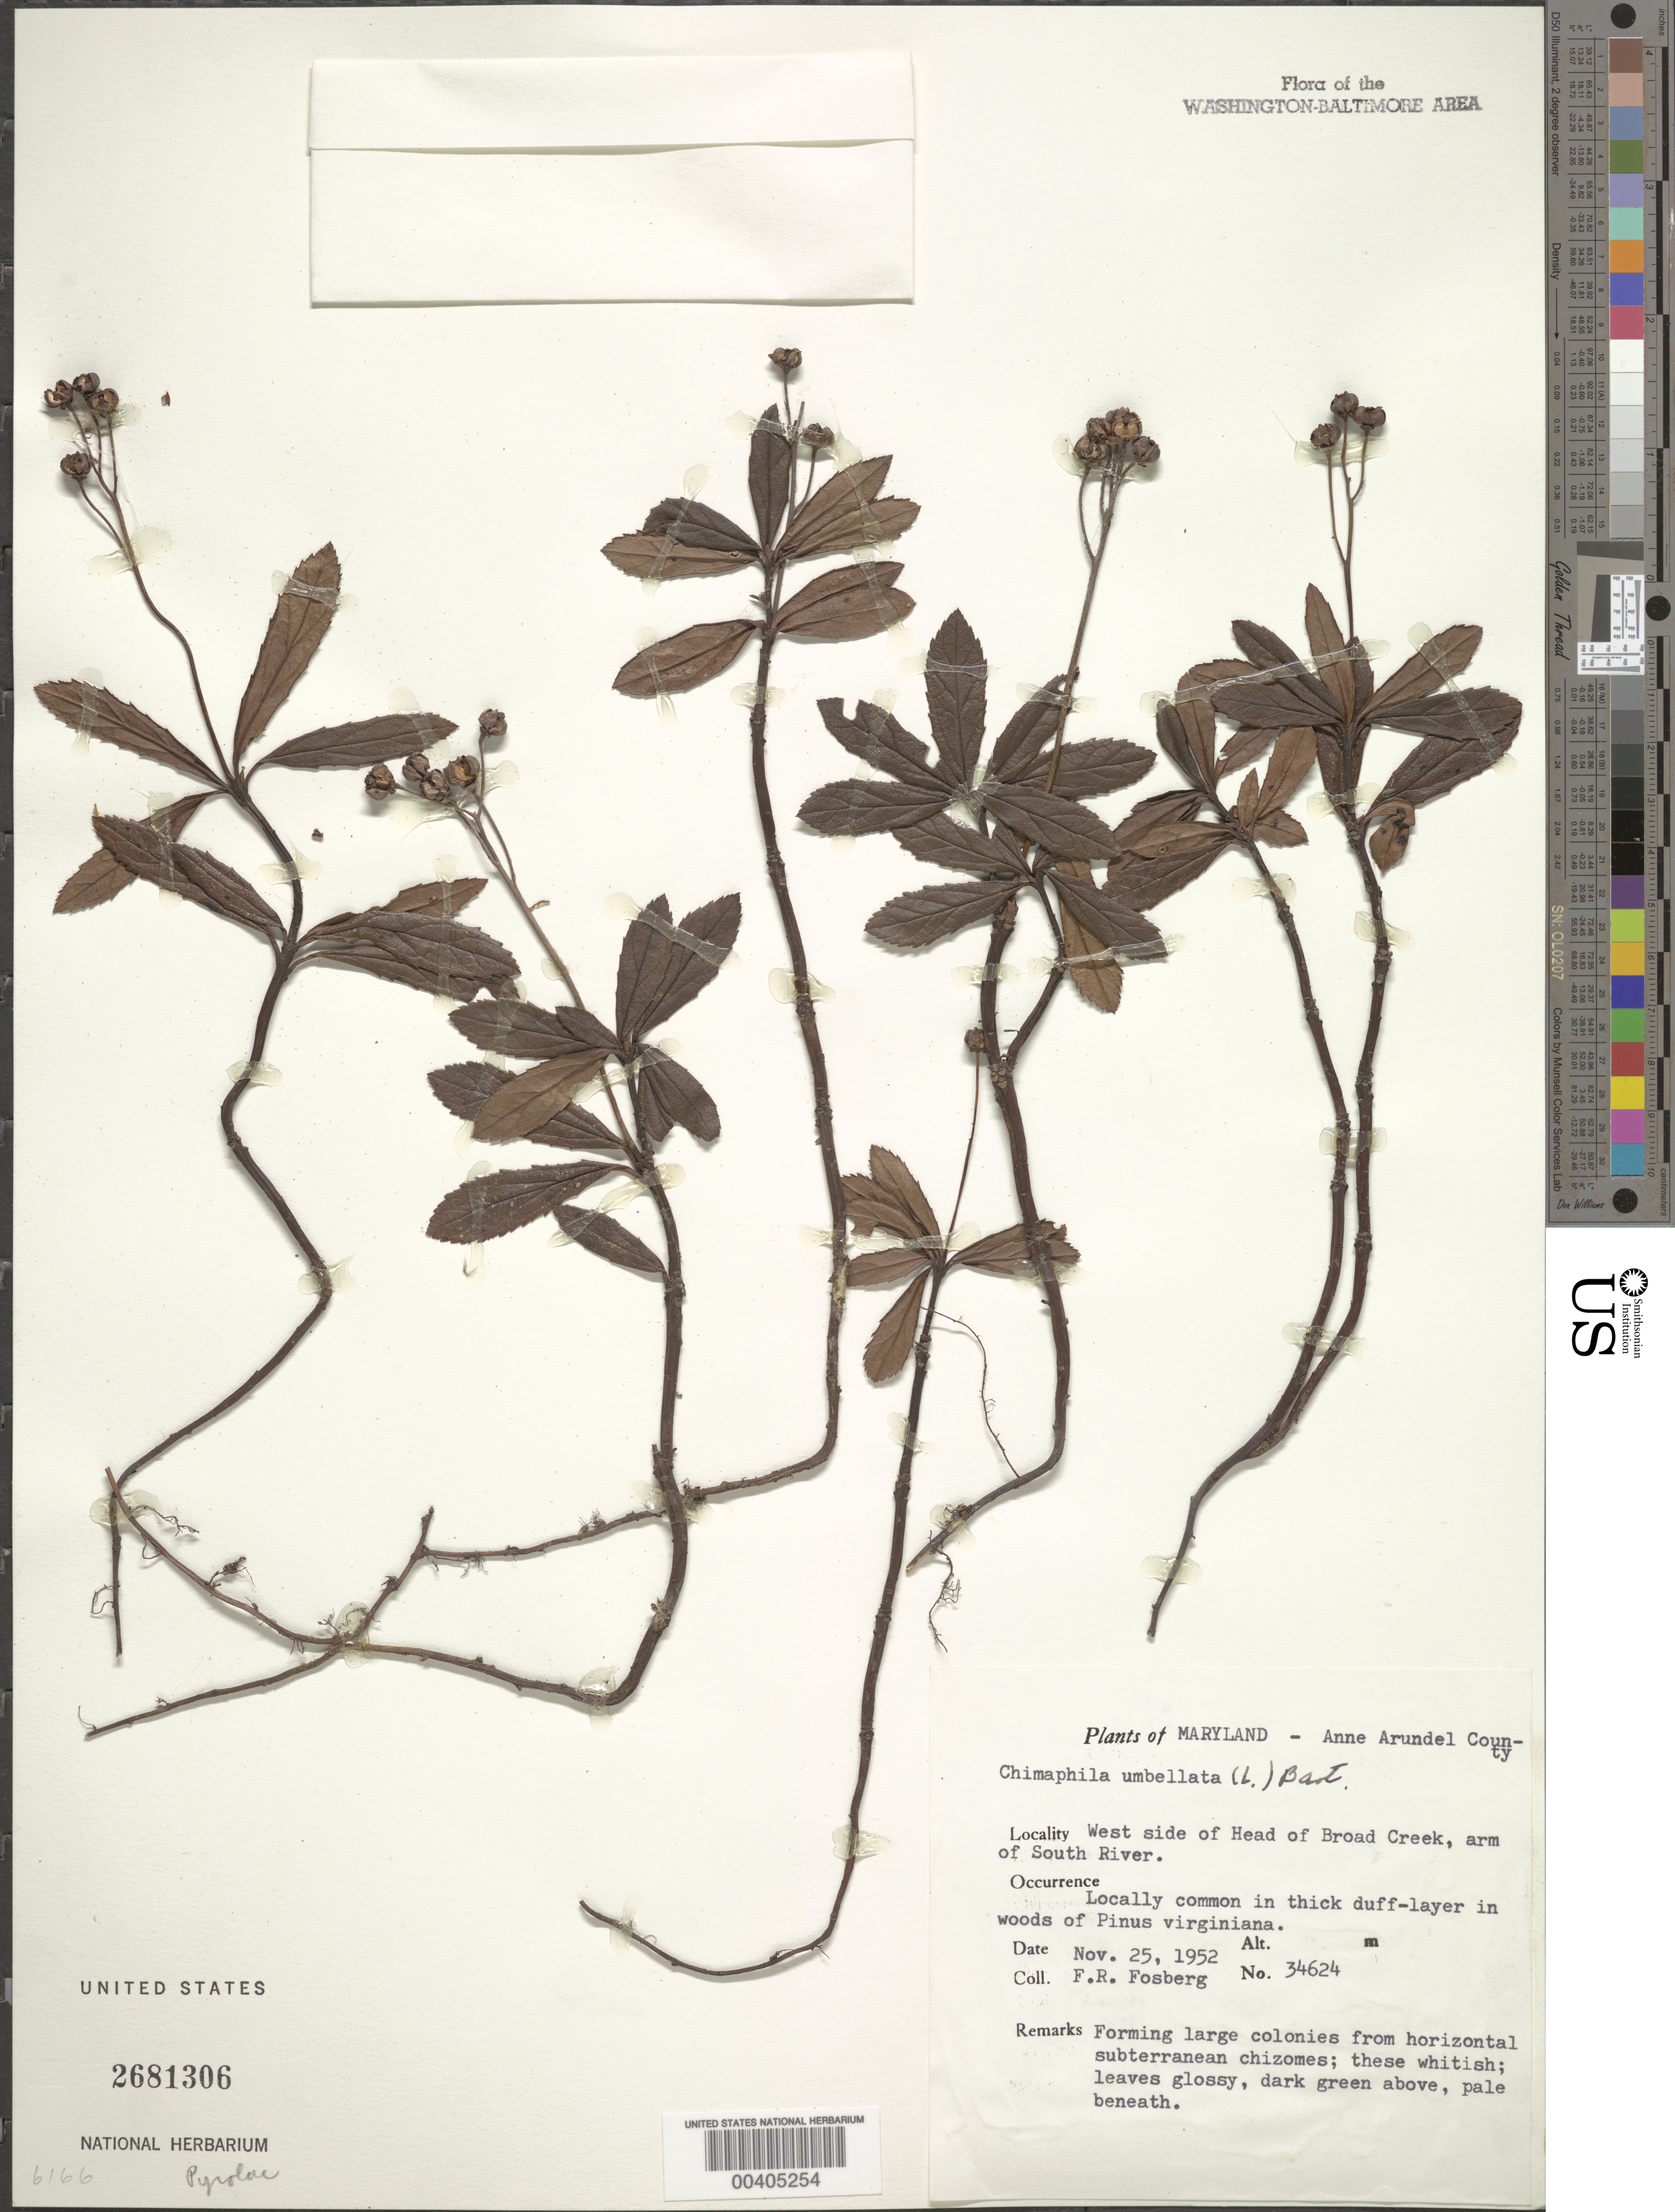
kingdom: Plantae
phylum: Tracheophyta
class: Magnoliopsida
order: Ericales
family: Ericaceae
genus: Chimaphila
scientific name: Chimaphila umbellata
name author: (L.) W.P.C. Barton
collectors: F. R. Fosberg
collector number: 34624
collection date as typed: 25 Nov 1952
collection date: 1952-11-25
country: United States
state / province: Maryland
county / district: Anne Arundel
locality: West side of head of Broad Creek, an arm of south River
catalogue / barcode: US 2681306